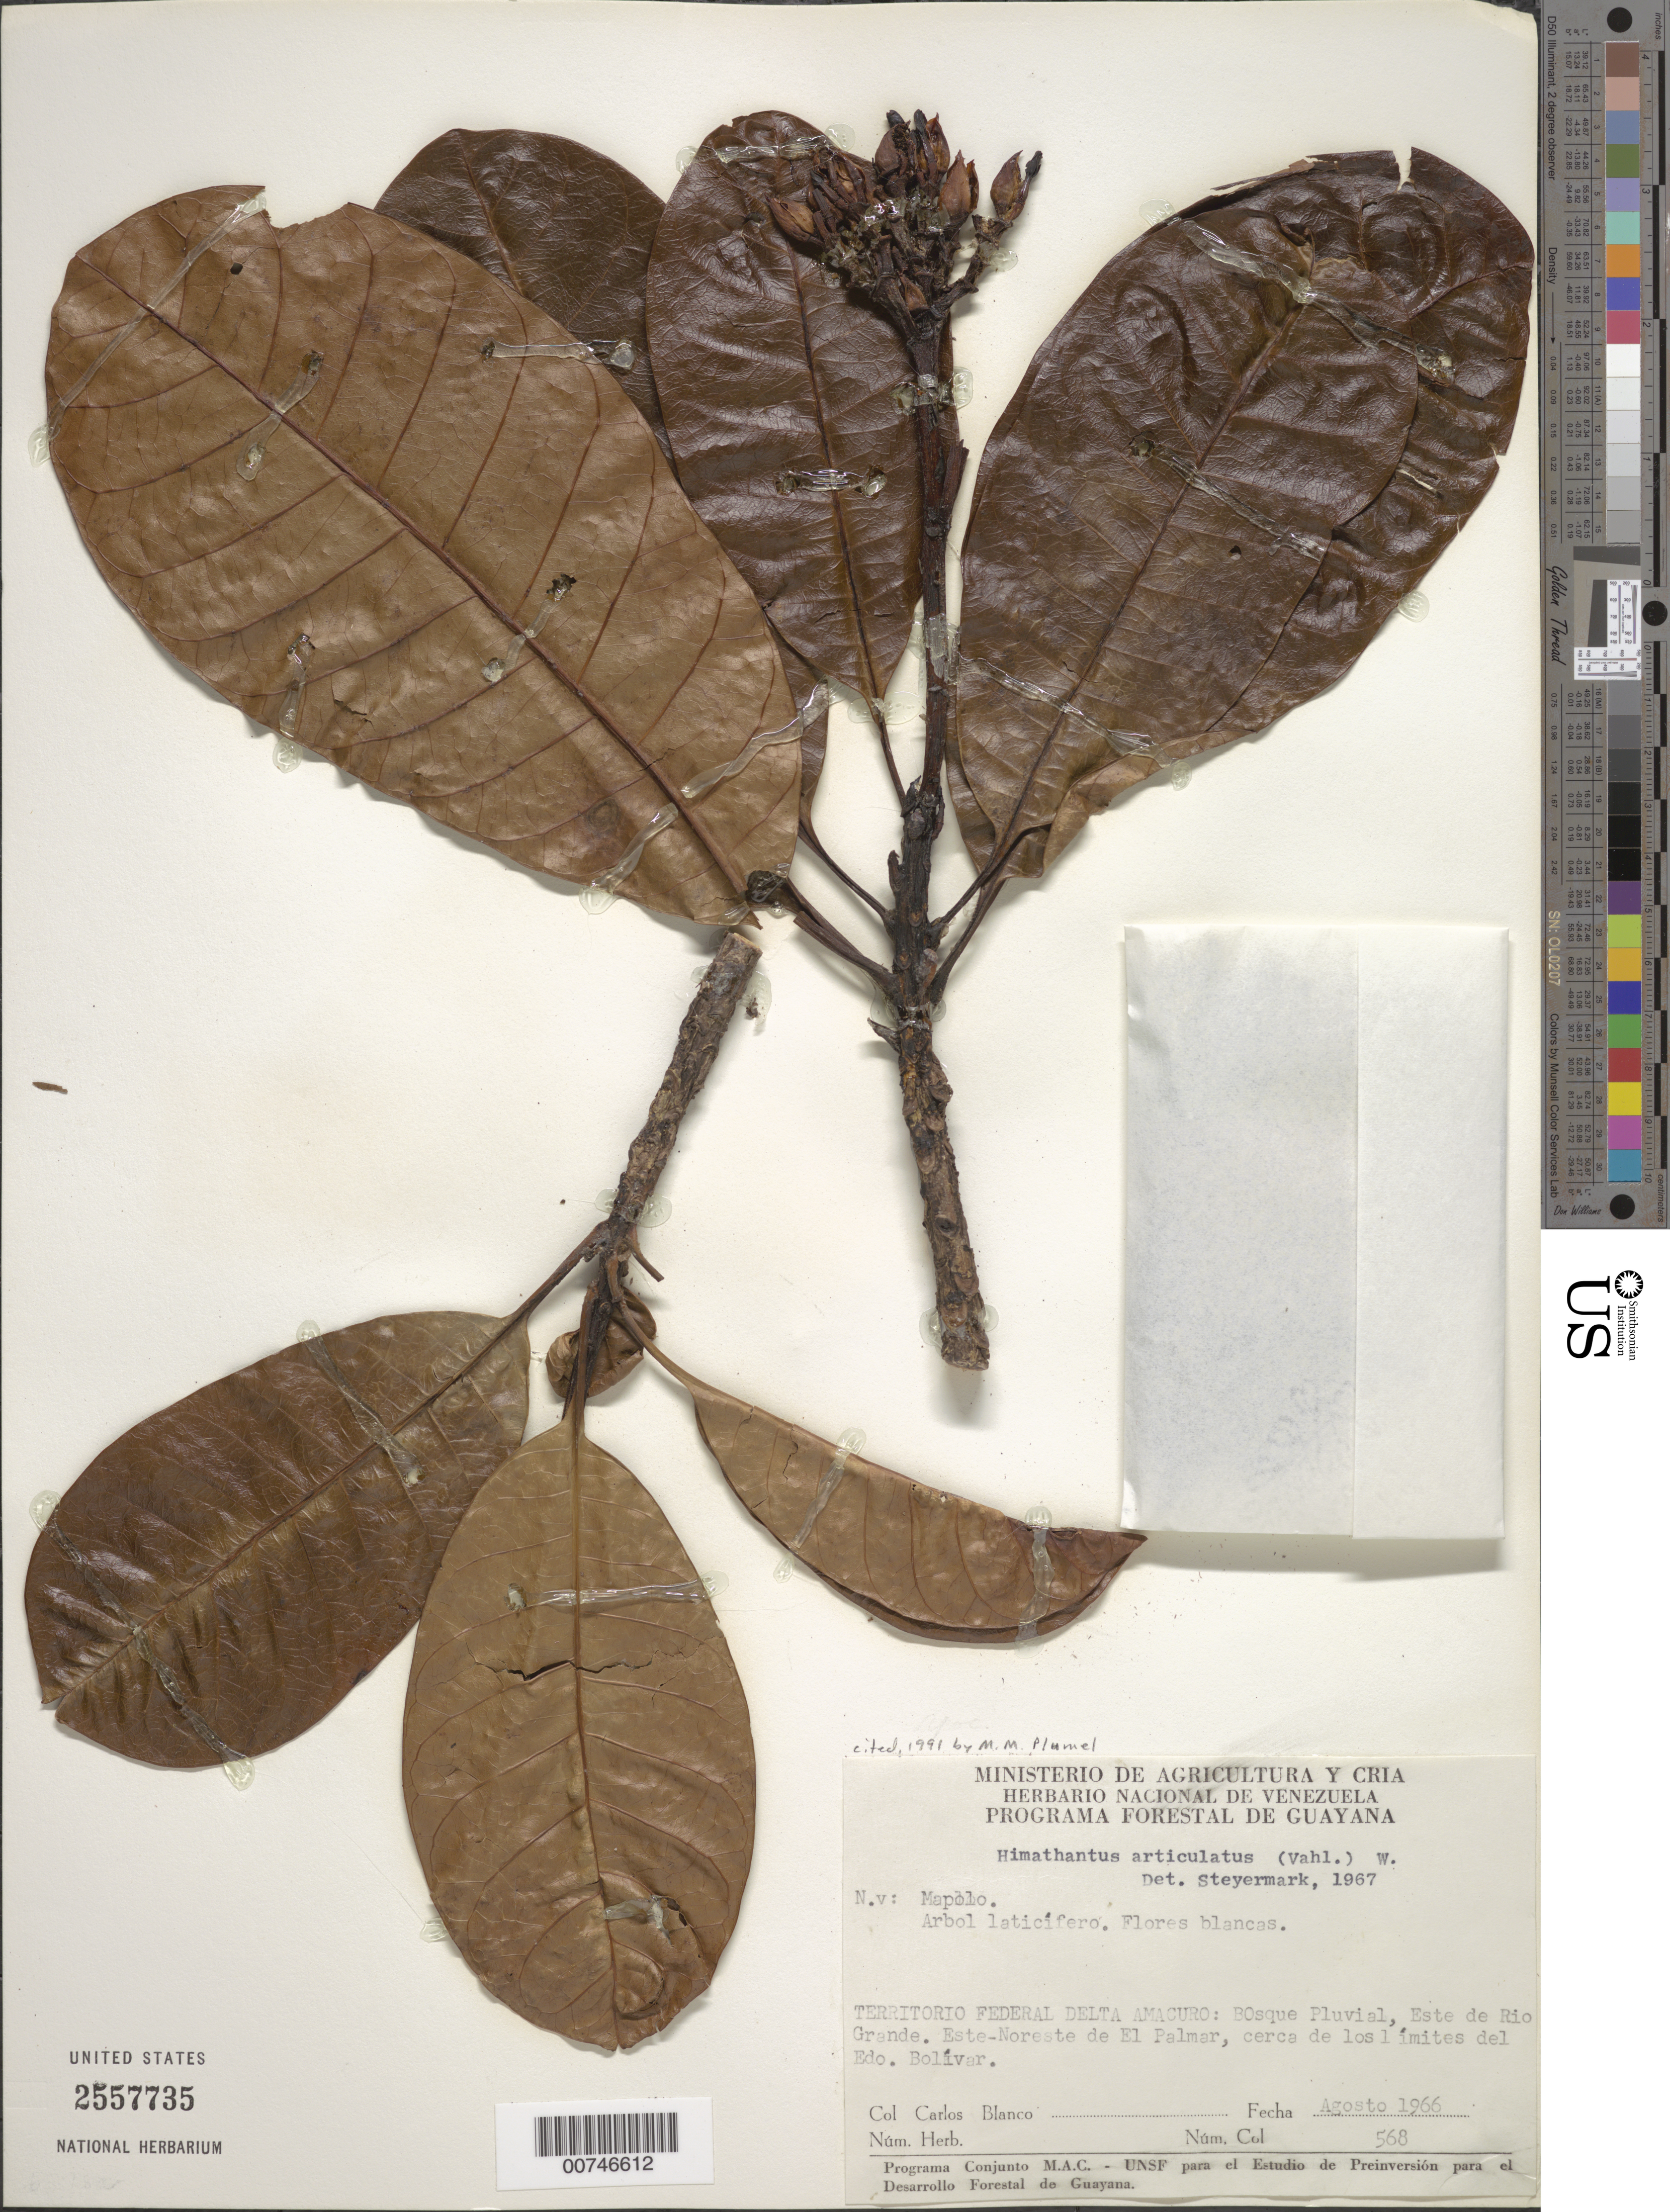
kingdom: Plantae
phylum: Tracheophyta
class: Magnoliopsida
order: Gentianales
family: Apocynaceae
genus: Himatanthus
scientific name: Himatanthus articulatus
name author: (Vahl) Woodson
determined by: Steyermark, Julian A., (VEN)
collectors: C. A. Blanco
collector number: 568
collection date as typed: Aug-66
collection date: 1966-08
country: Venezuela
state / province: Delta Amacuro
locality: Río Grande, Este de; Este-Noreste de El Palmar, cerca de los limites del Estado Bolívar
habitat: Rainforest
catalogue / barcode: US 2557735